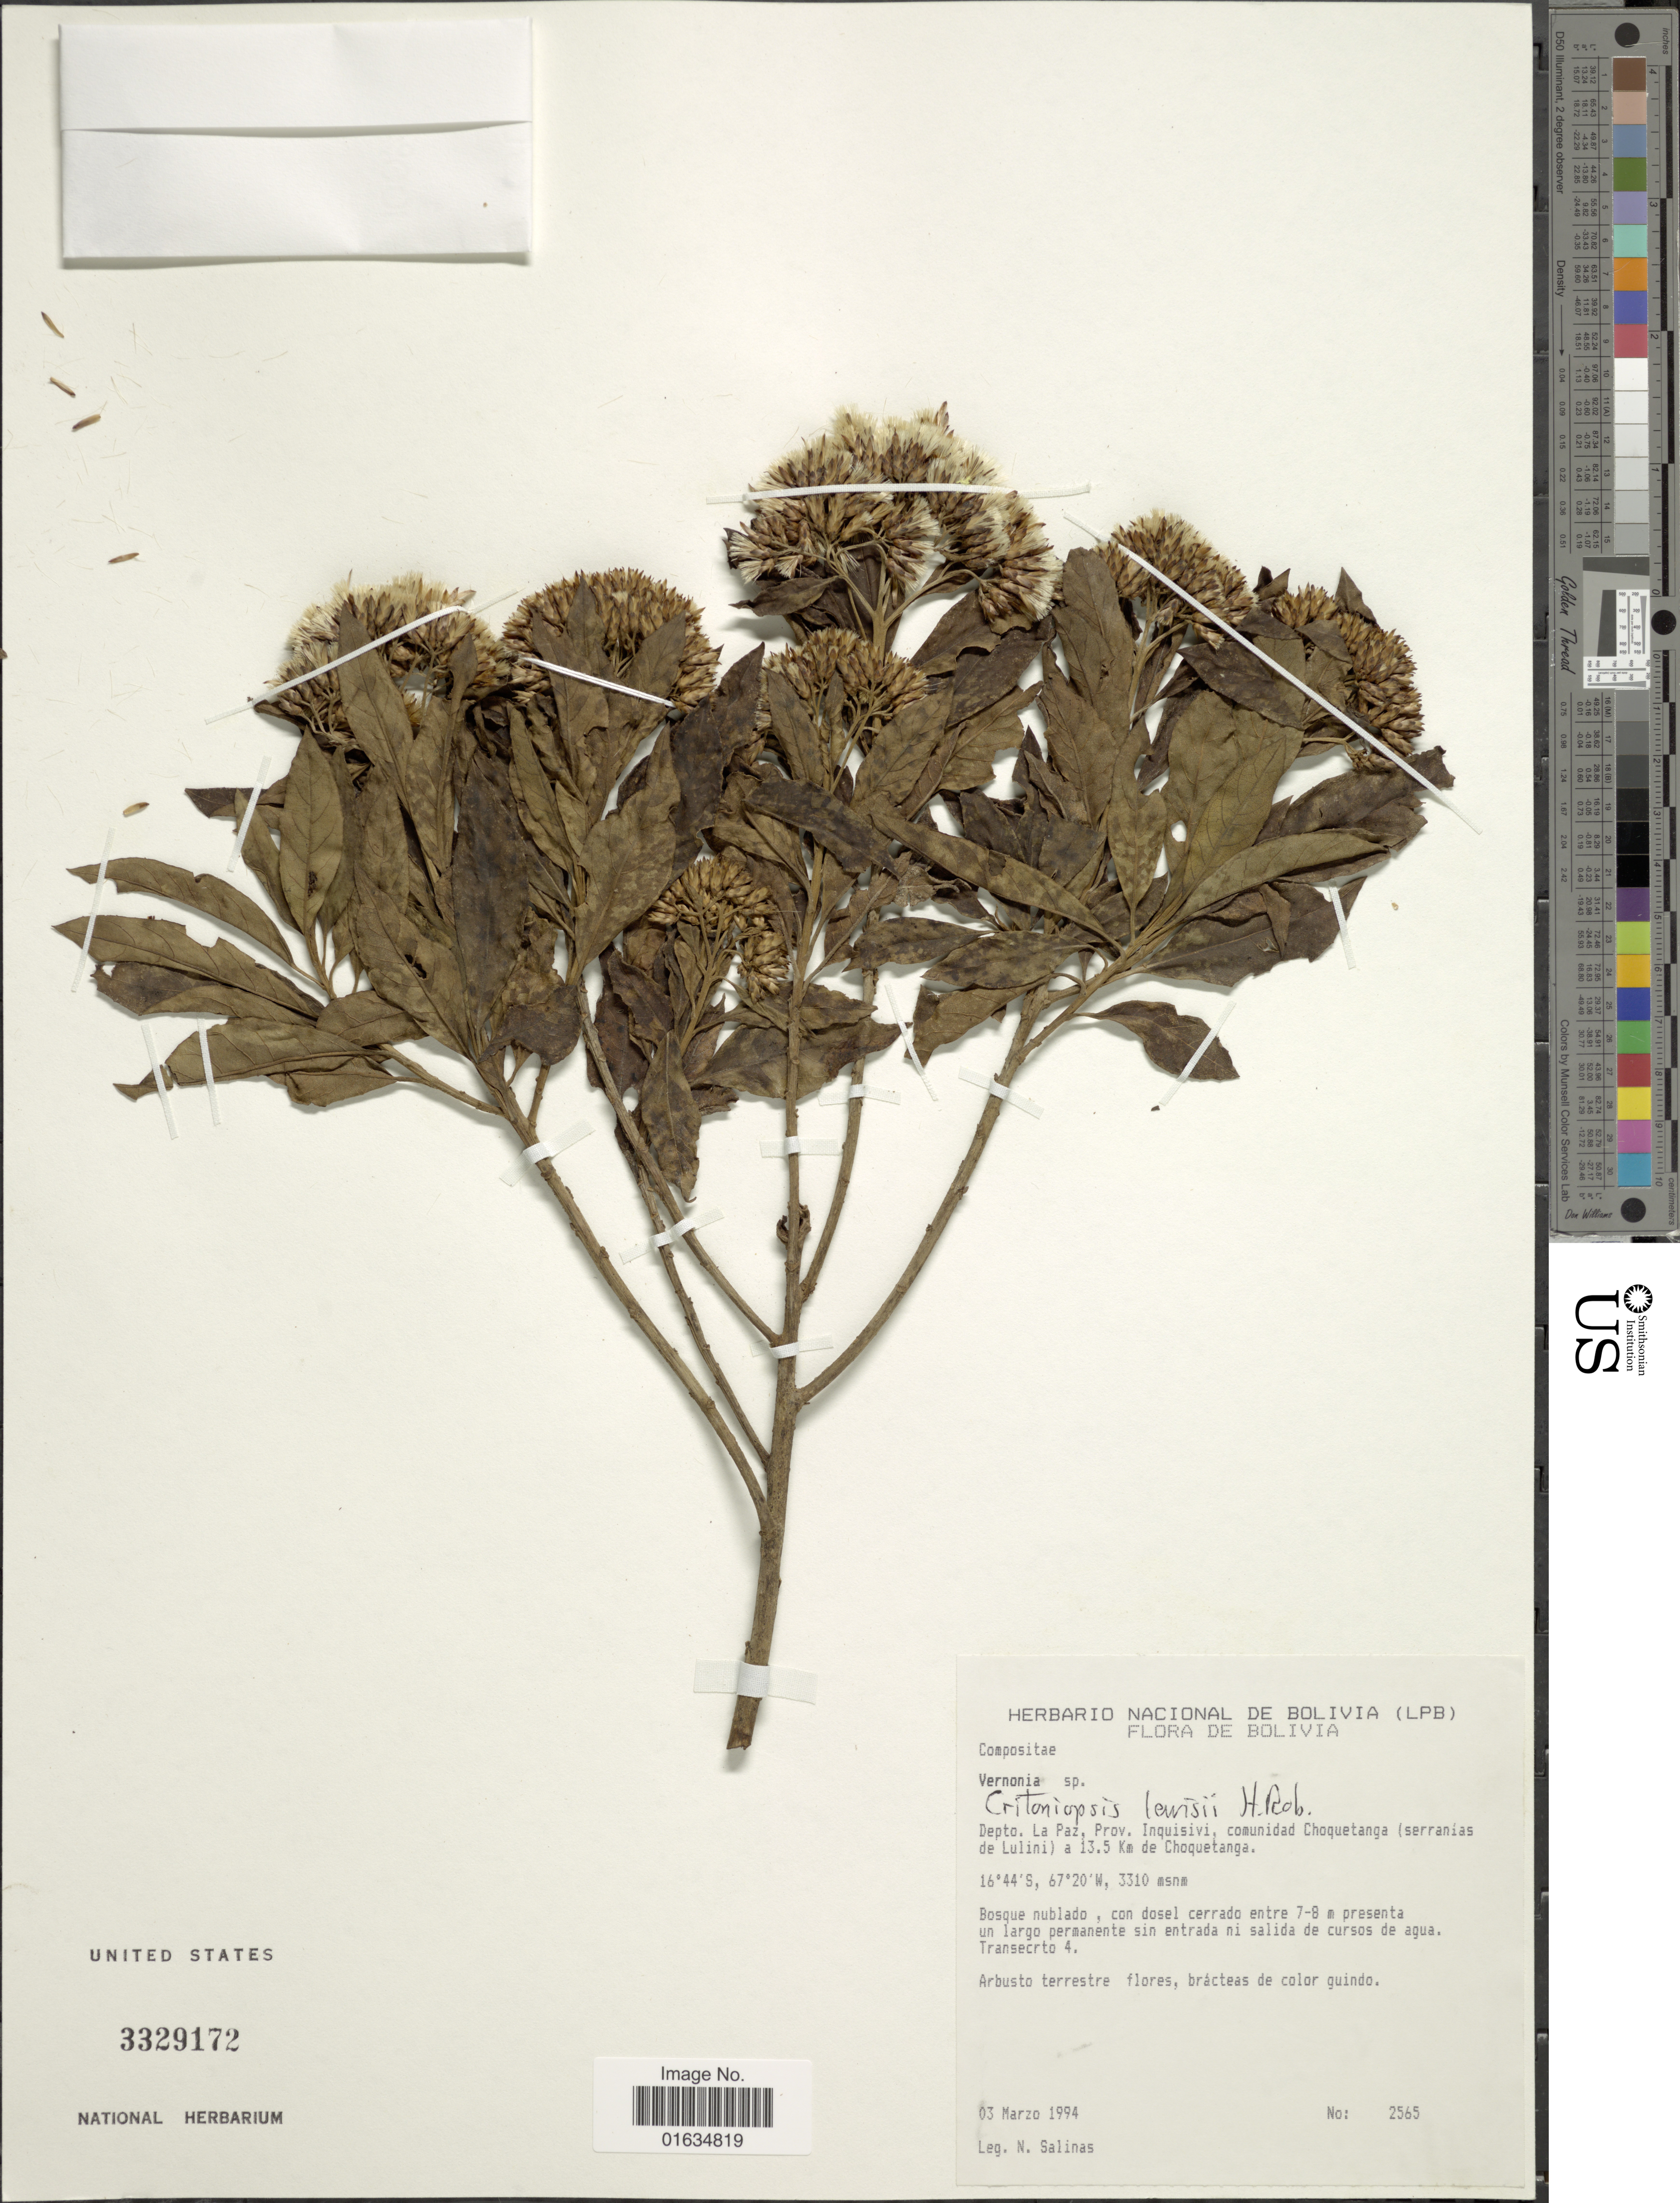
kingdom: Plantae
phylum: Tracheophyta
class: Magnoliopsida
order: Asterales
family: Asteraceae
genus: Critoniopsis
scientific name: Critoniopsis lewisii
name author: H. Rob.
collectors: N. Salinas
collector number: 2565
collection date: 1994-03-03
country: Bolivia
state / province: La Paz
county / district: Inquisivi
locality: comunidad Choquetanga (serranias de Lulini) a 13.5 Km de Choquetanga.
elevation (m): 3310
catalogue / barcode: US 3329172